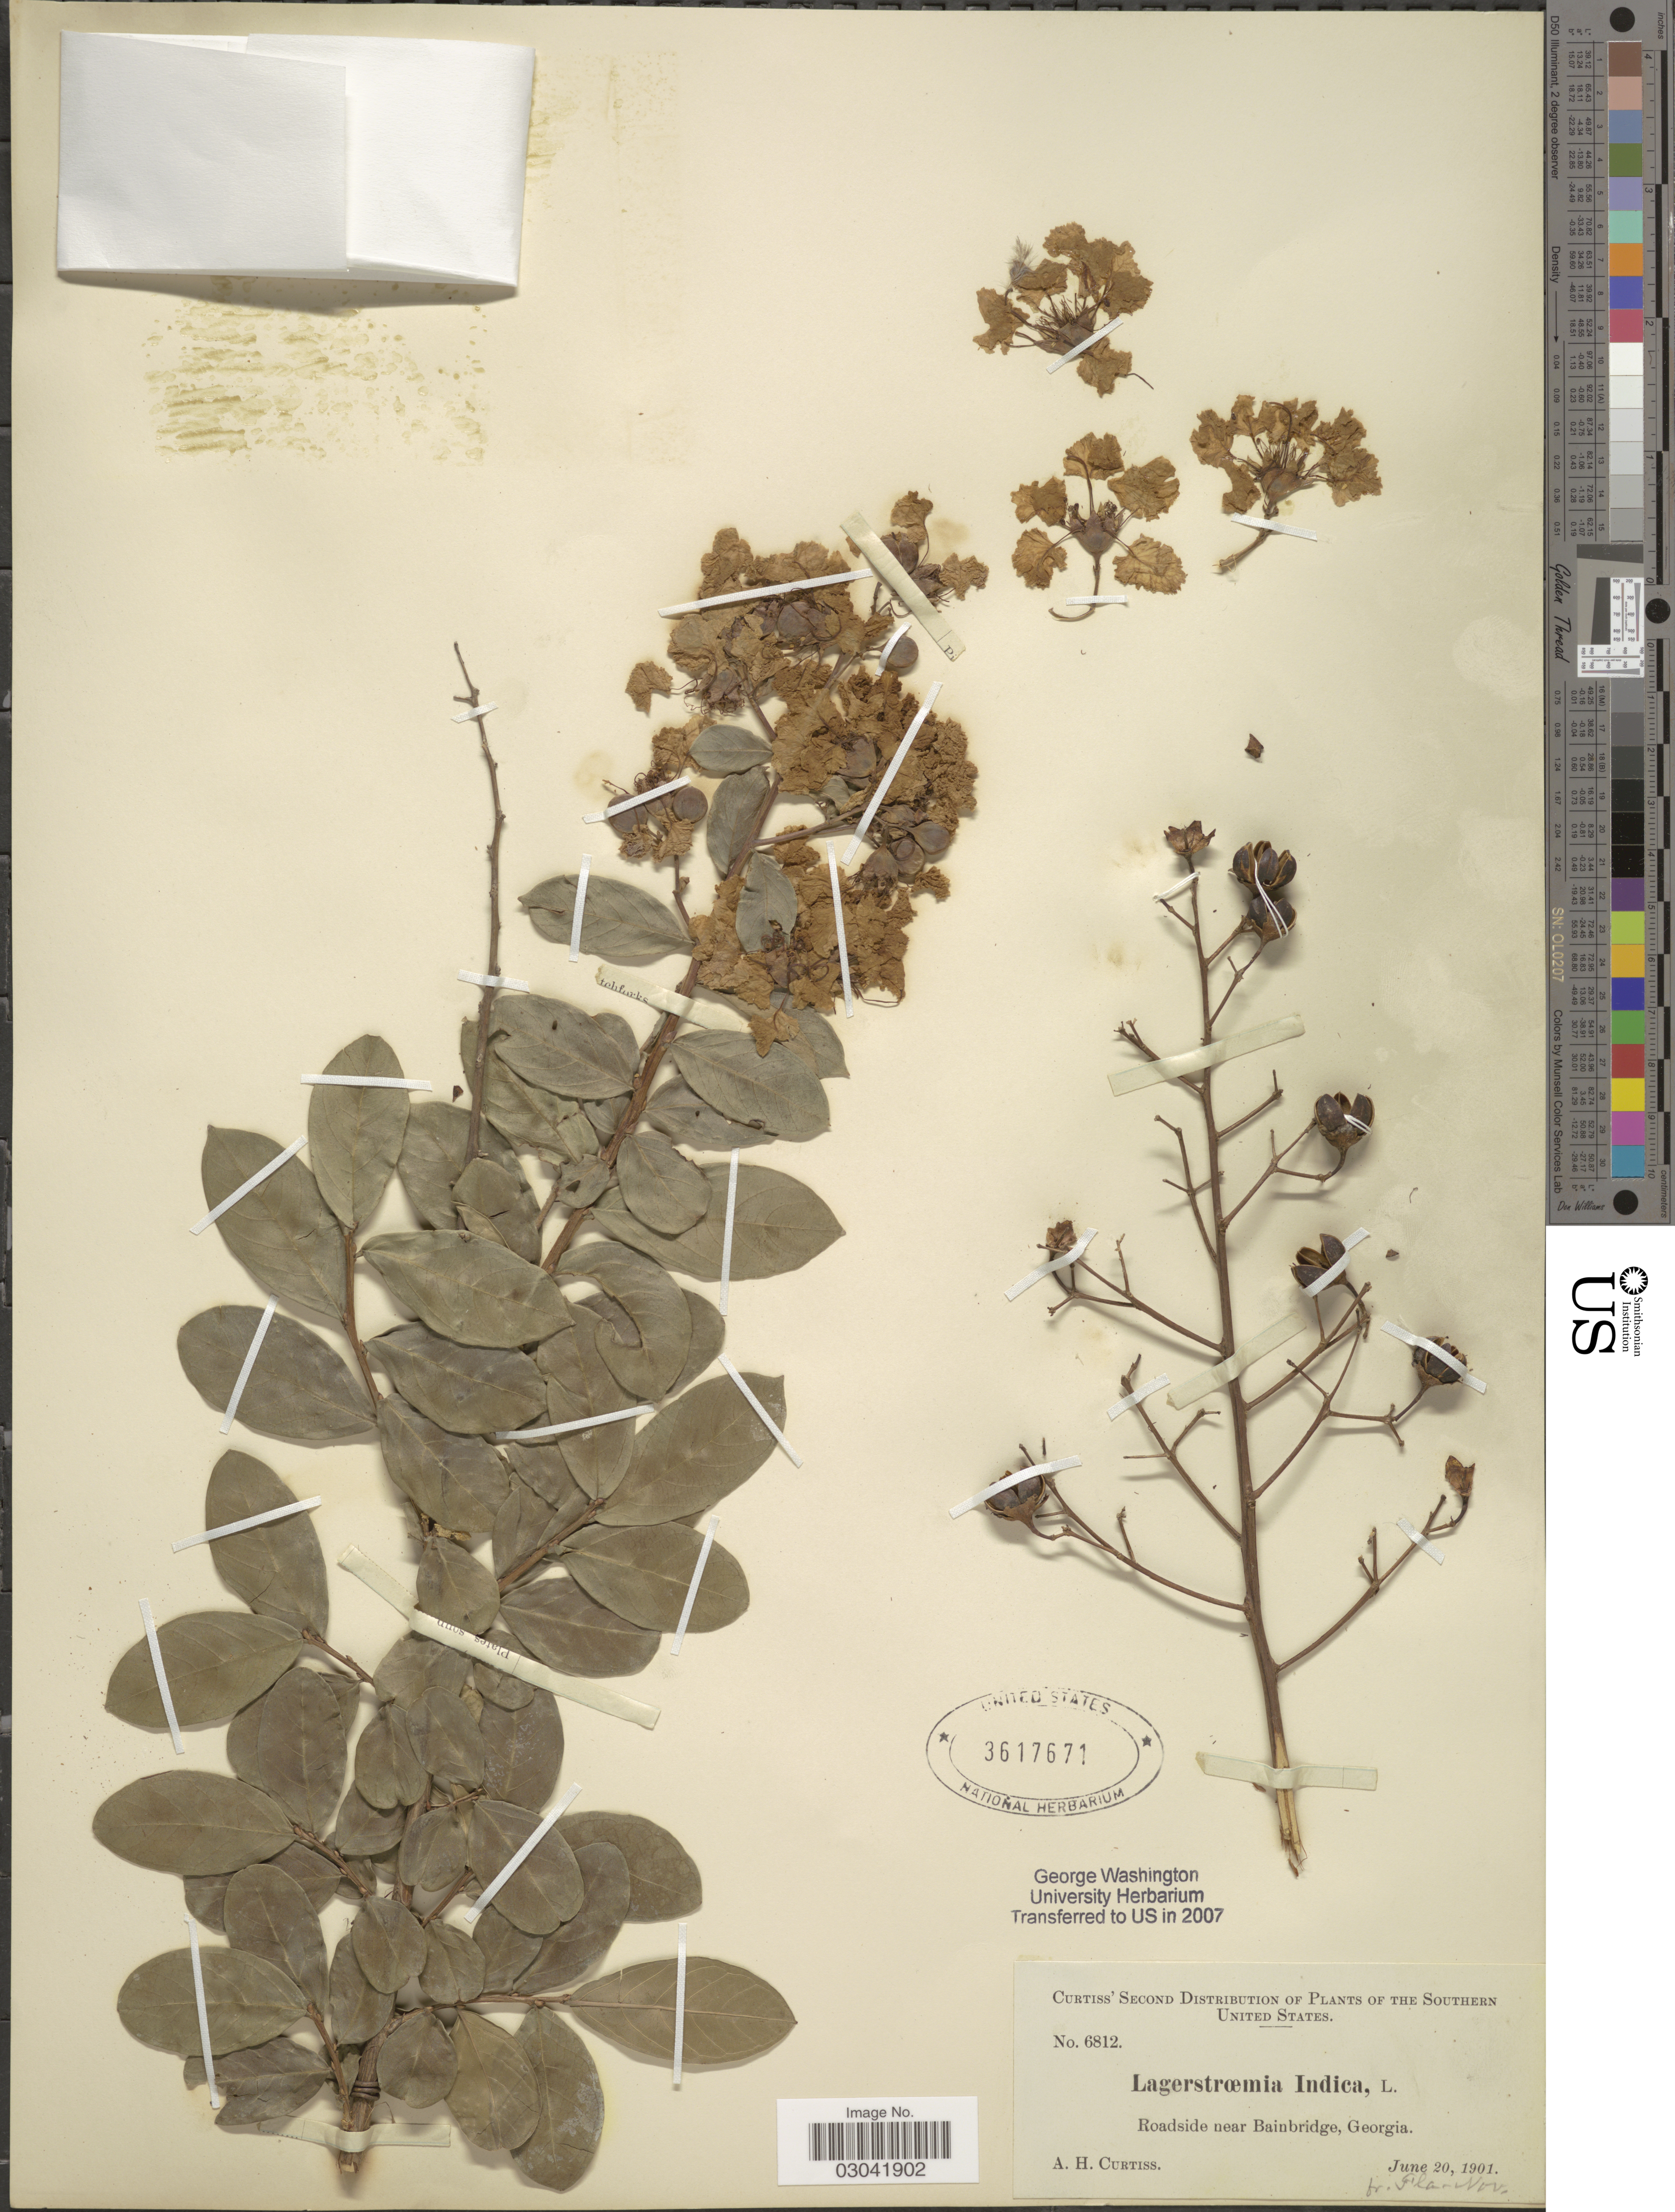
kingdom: Plantae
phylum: Tracheophyta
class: Magnoliopsida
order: Myrtales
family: Lythraceae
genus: Lagerstroemia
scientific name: Lagerstroemia indica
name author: L.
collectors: A. H. Curtiss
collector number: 6812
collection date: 1901-06-20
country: United States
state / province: Georgia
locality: Southern United States. Roadsides near Bainbridge.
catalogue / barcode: US 3617671